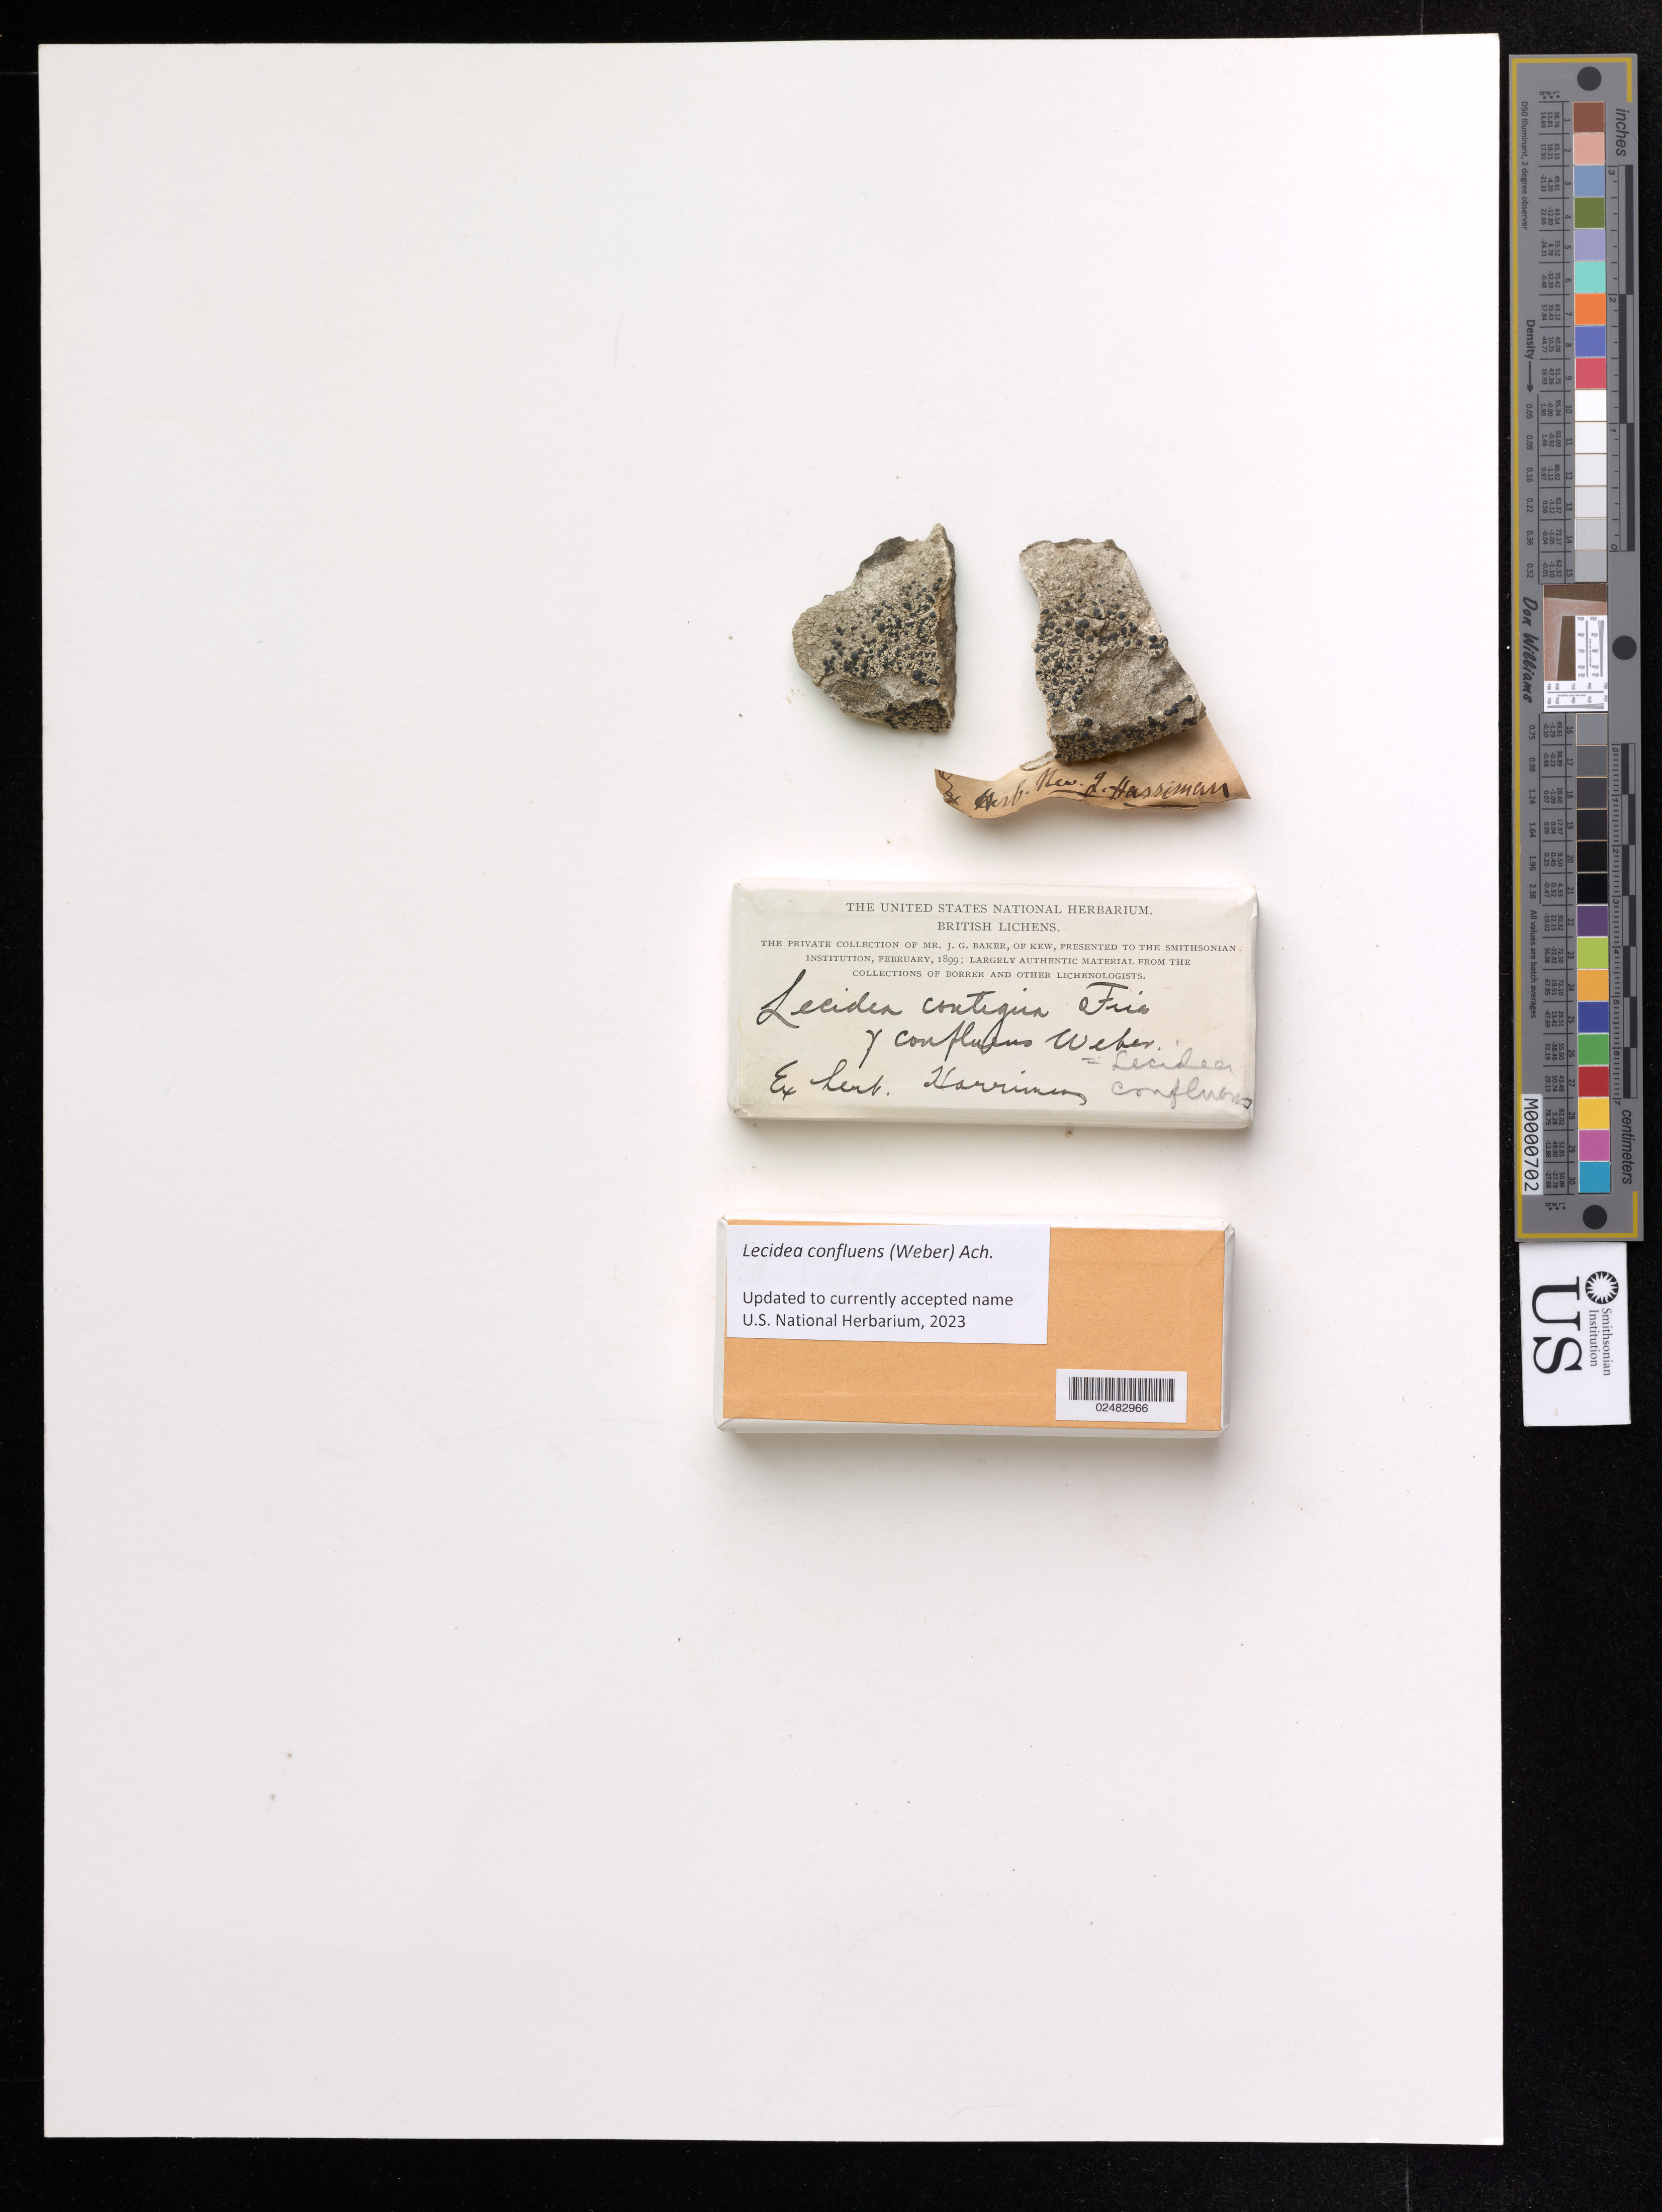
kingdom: Fungi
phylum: Ascomycota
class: Lecanoromycetes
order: Lecideales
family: Lecideaceae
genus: Lecidea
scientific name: Lecidea confluens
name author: (Weber) Ach.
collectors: Ex herb. Harriman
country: United Kingdom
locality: British.